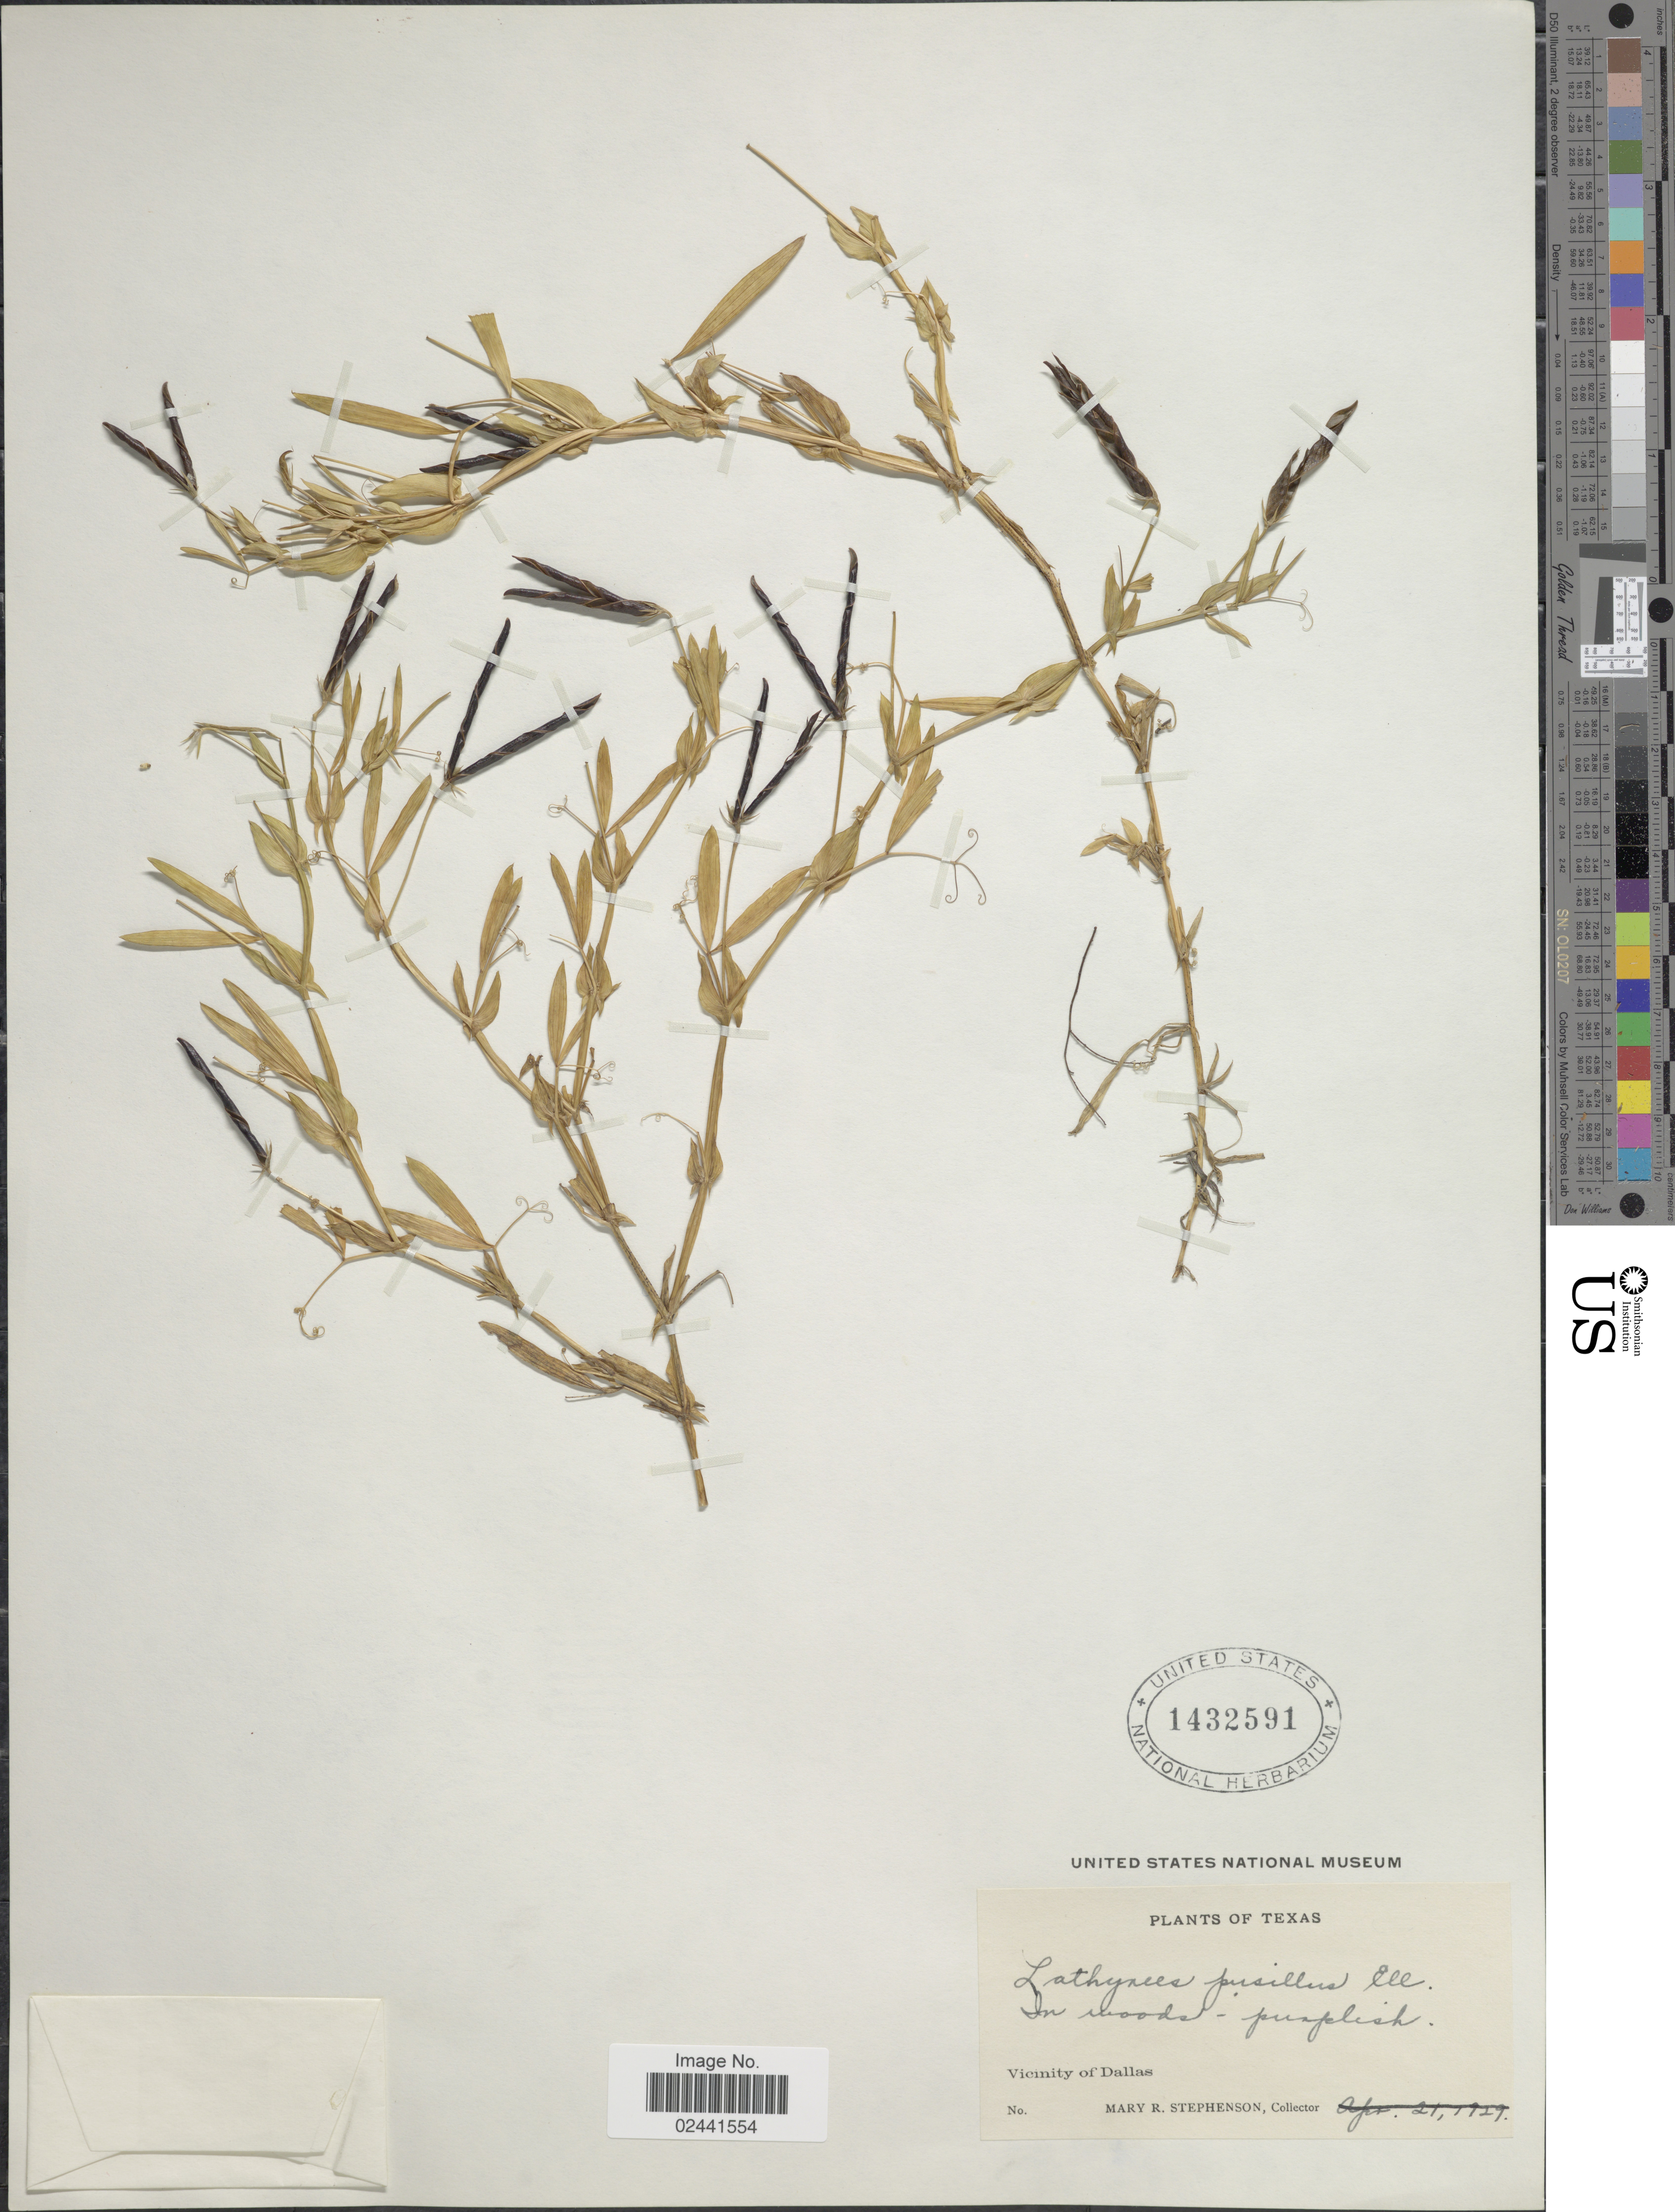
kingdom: Plantae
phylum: Tracheophyta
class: Magnoliopsida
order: Fabales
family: Fabaceae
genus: Lathyrus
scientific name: Lathyrus pusillus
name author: Elliott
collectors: M. Stephenson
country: United States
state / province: Texas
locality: In woods, Vicinity of Dallas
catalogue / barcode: US 1432591